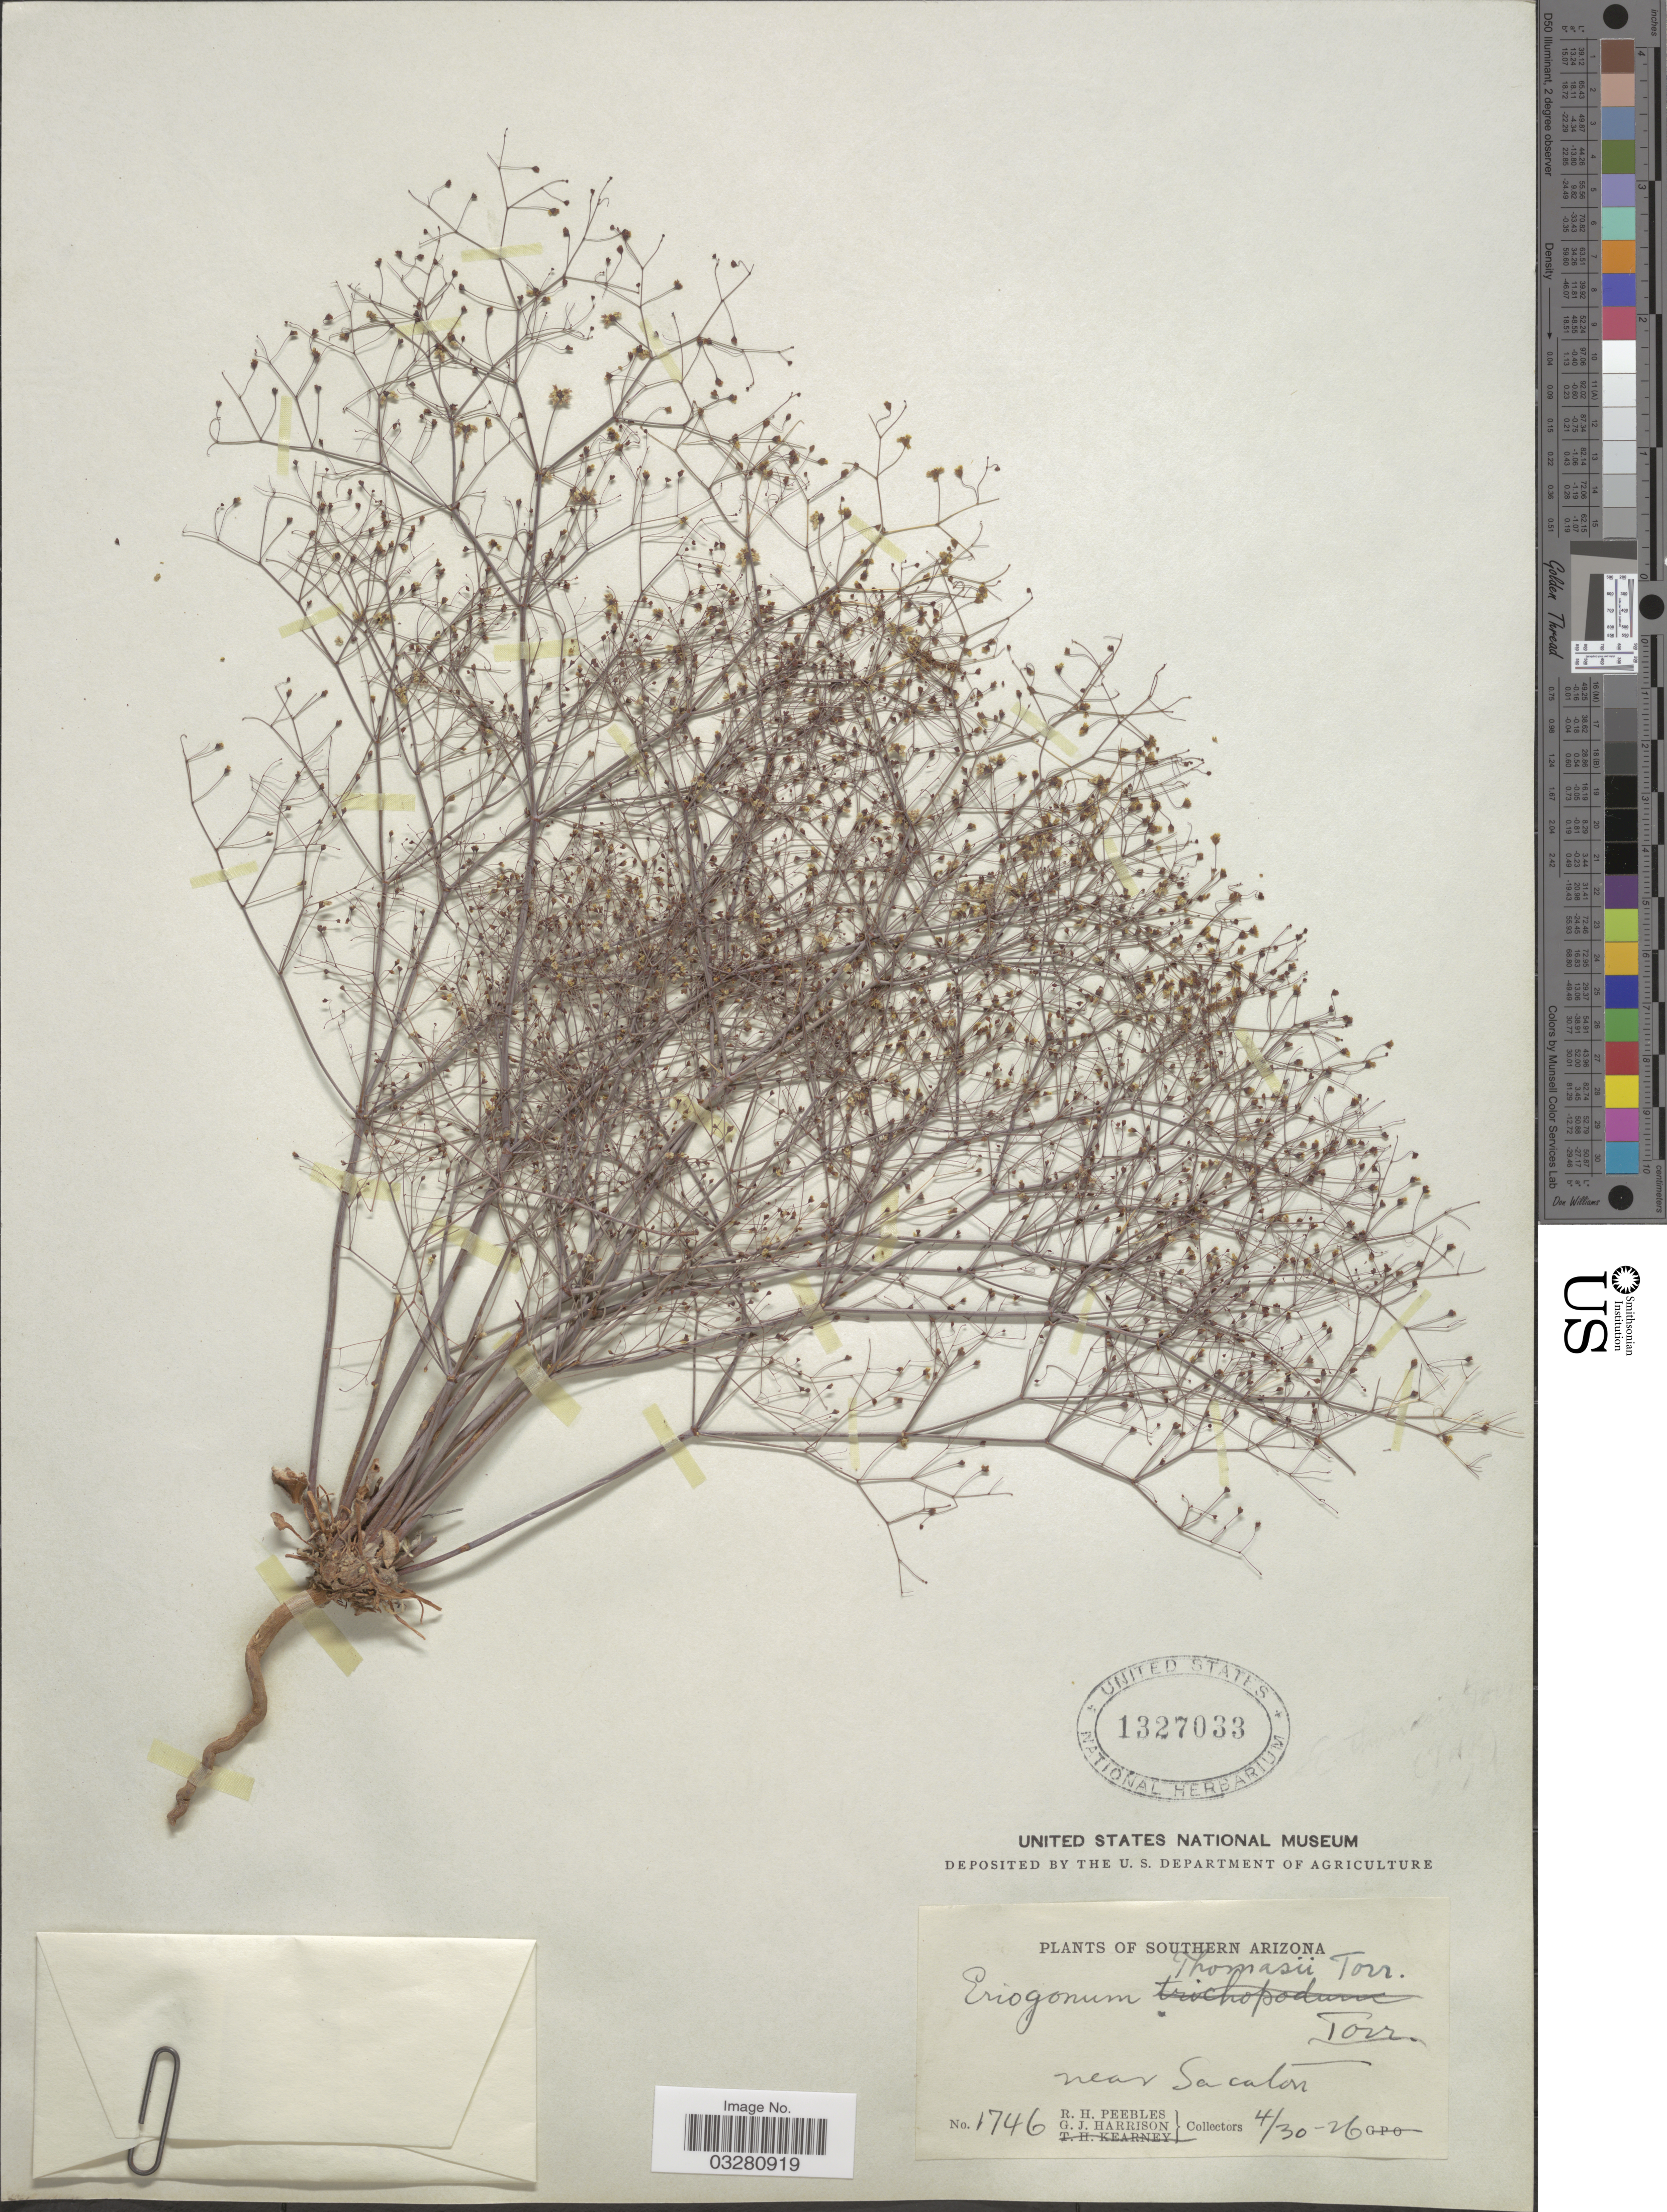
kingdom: Plantae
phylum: Tracheophyta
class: Magnoliopsida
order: Caryophyllales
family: Polygonaceae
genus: Eriogonum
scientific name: Eriogonum thomasii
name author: Torr.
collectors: R. H. Peebles & G. J. Harrison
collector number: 1746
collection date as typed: Transcribed d/m/y: 30/4/26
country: United States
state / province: Arizona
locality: Southern Arizona. Near Sacaton.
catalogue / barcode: US 1327033